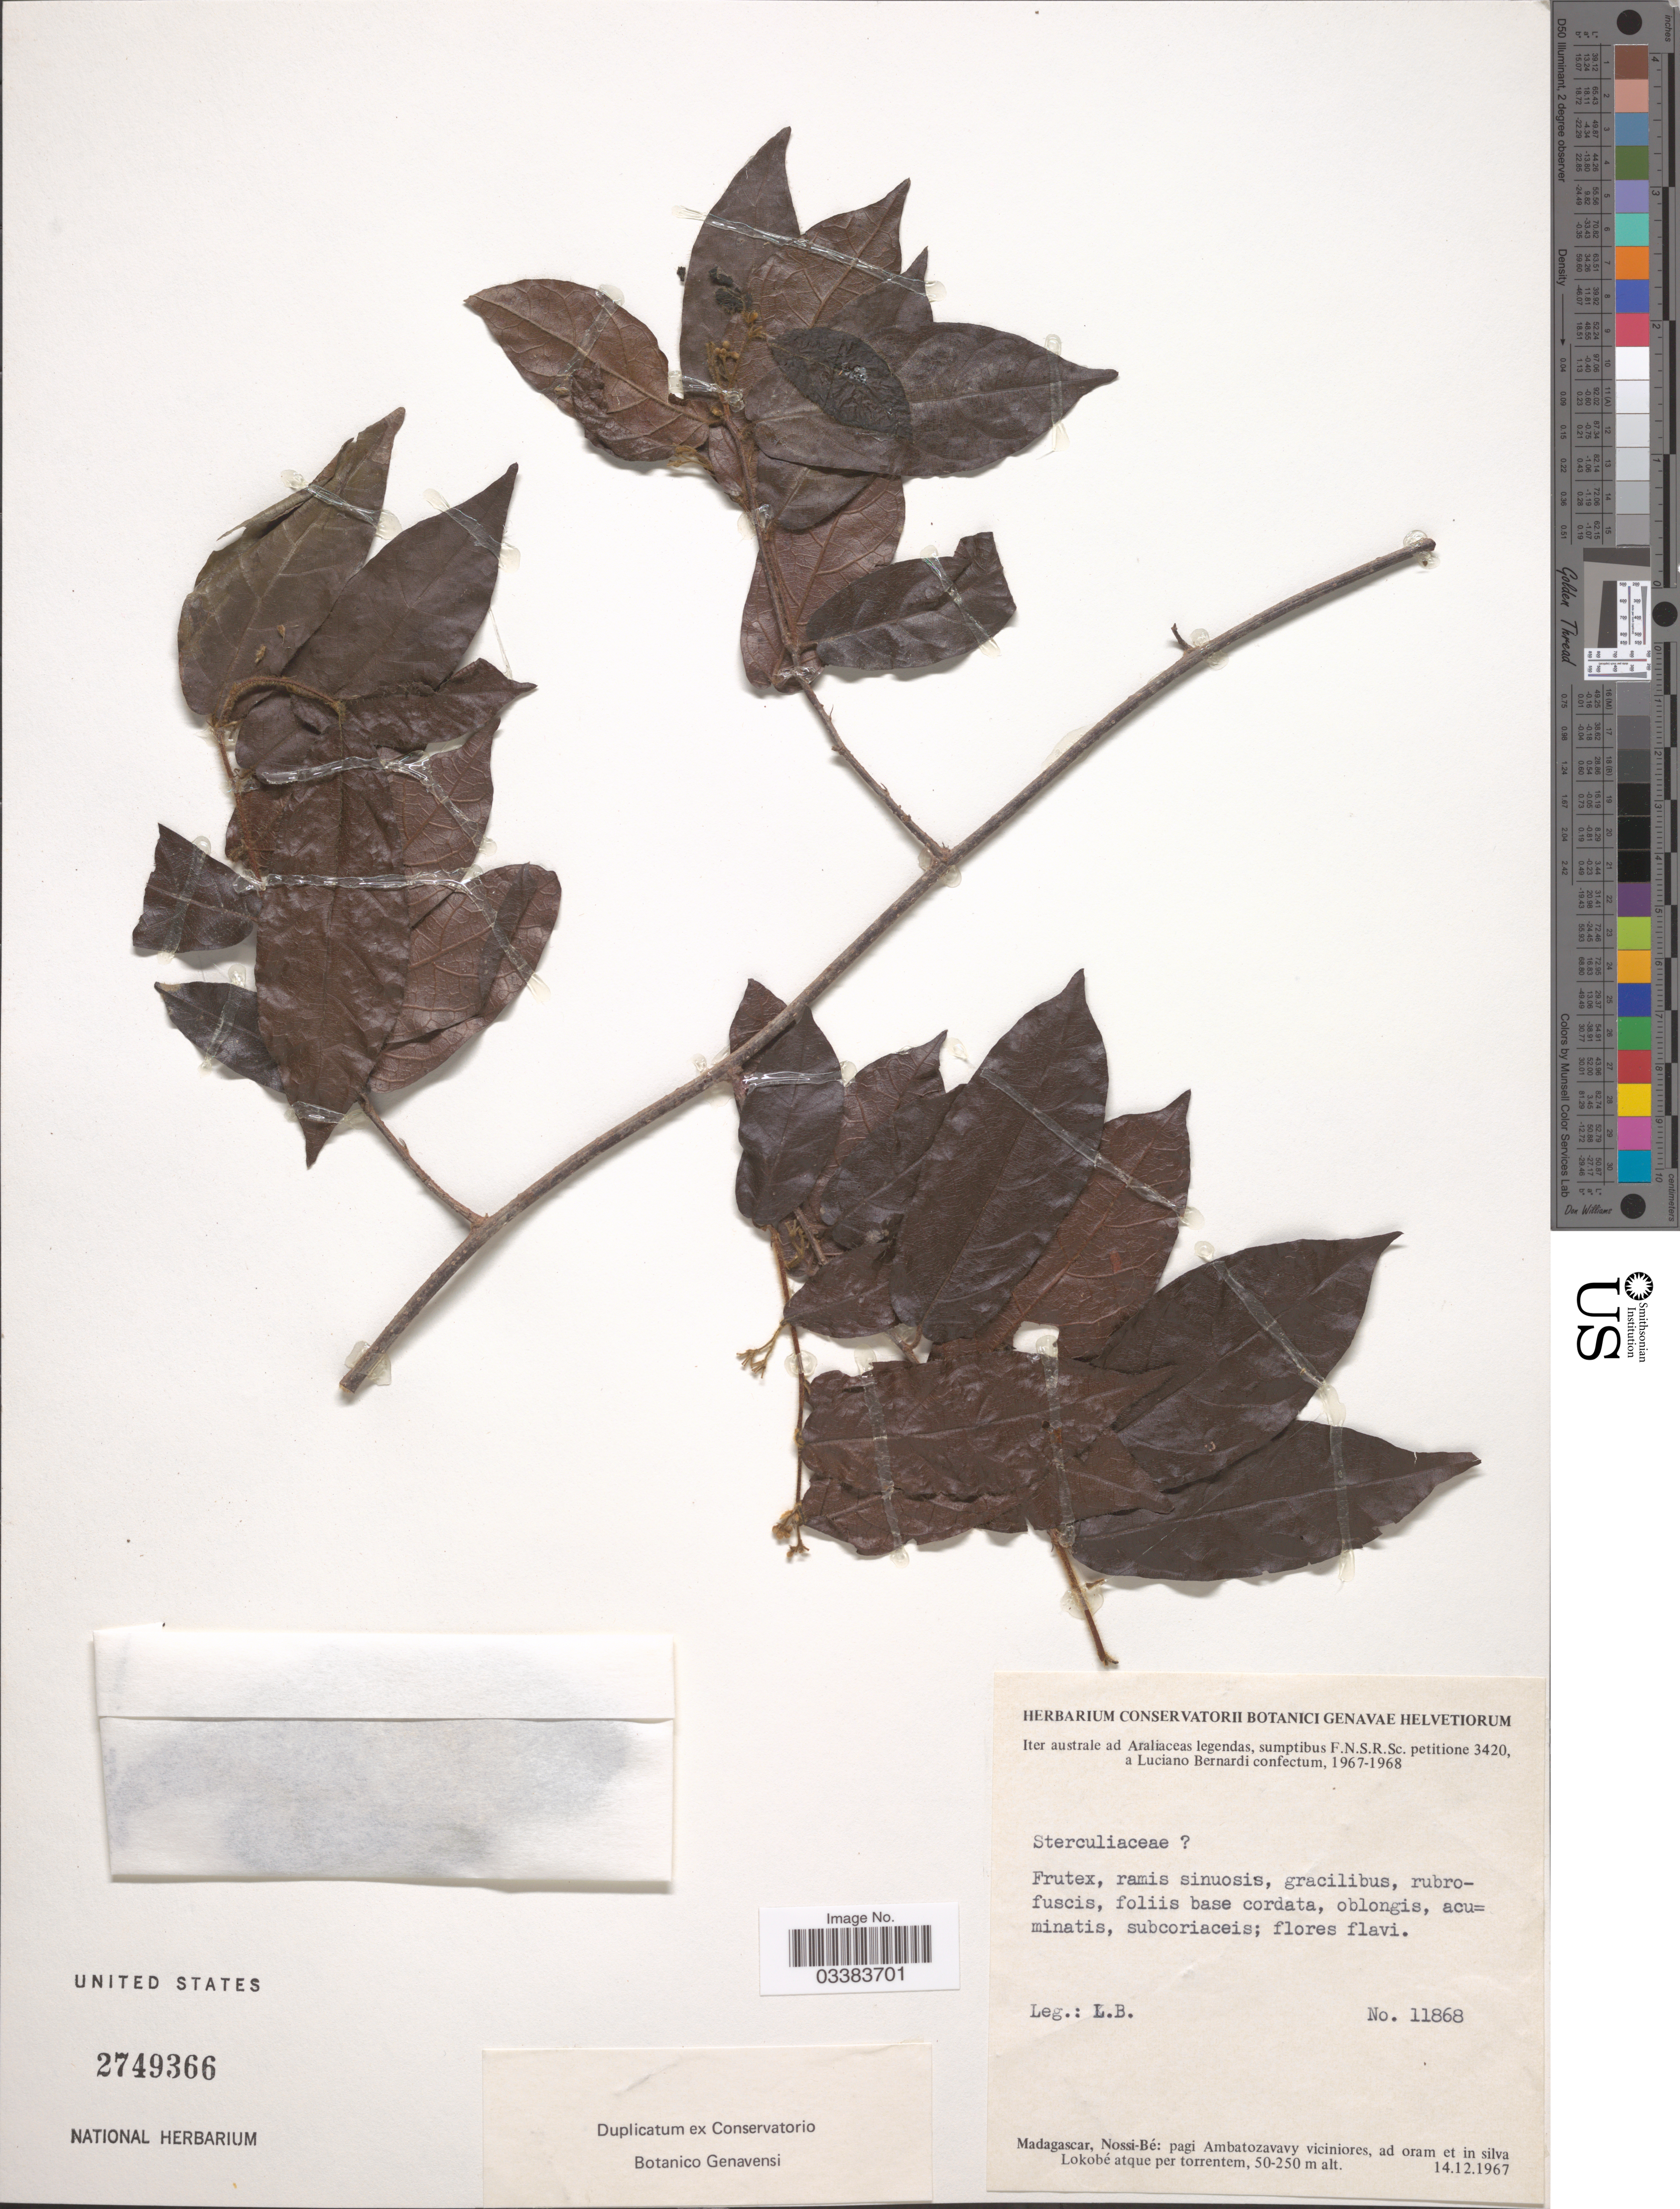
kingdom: Plantae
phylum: Tracheophyta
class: Magnoliopsida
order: Malvales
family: Malvaceae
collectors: L. Bernardi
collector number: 11868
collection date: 1967-12-14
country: Madagascar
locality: Nossi-Bé: pagi Ambatozavavy viciniores, ad oram et in silva Lokobé atque per torrentem.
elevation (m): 50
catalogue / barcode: US 2749366